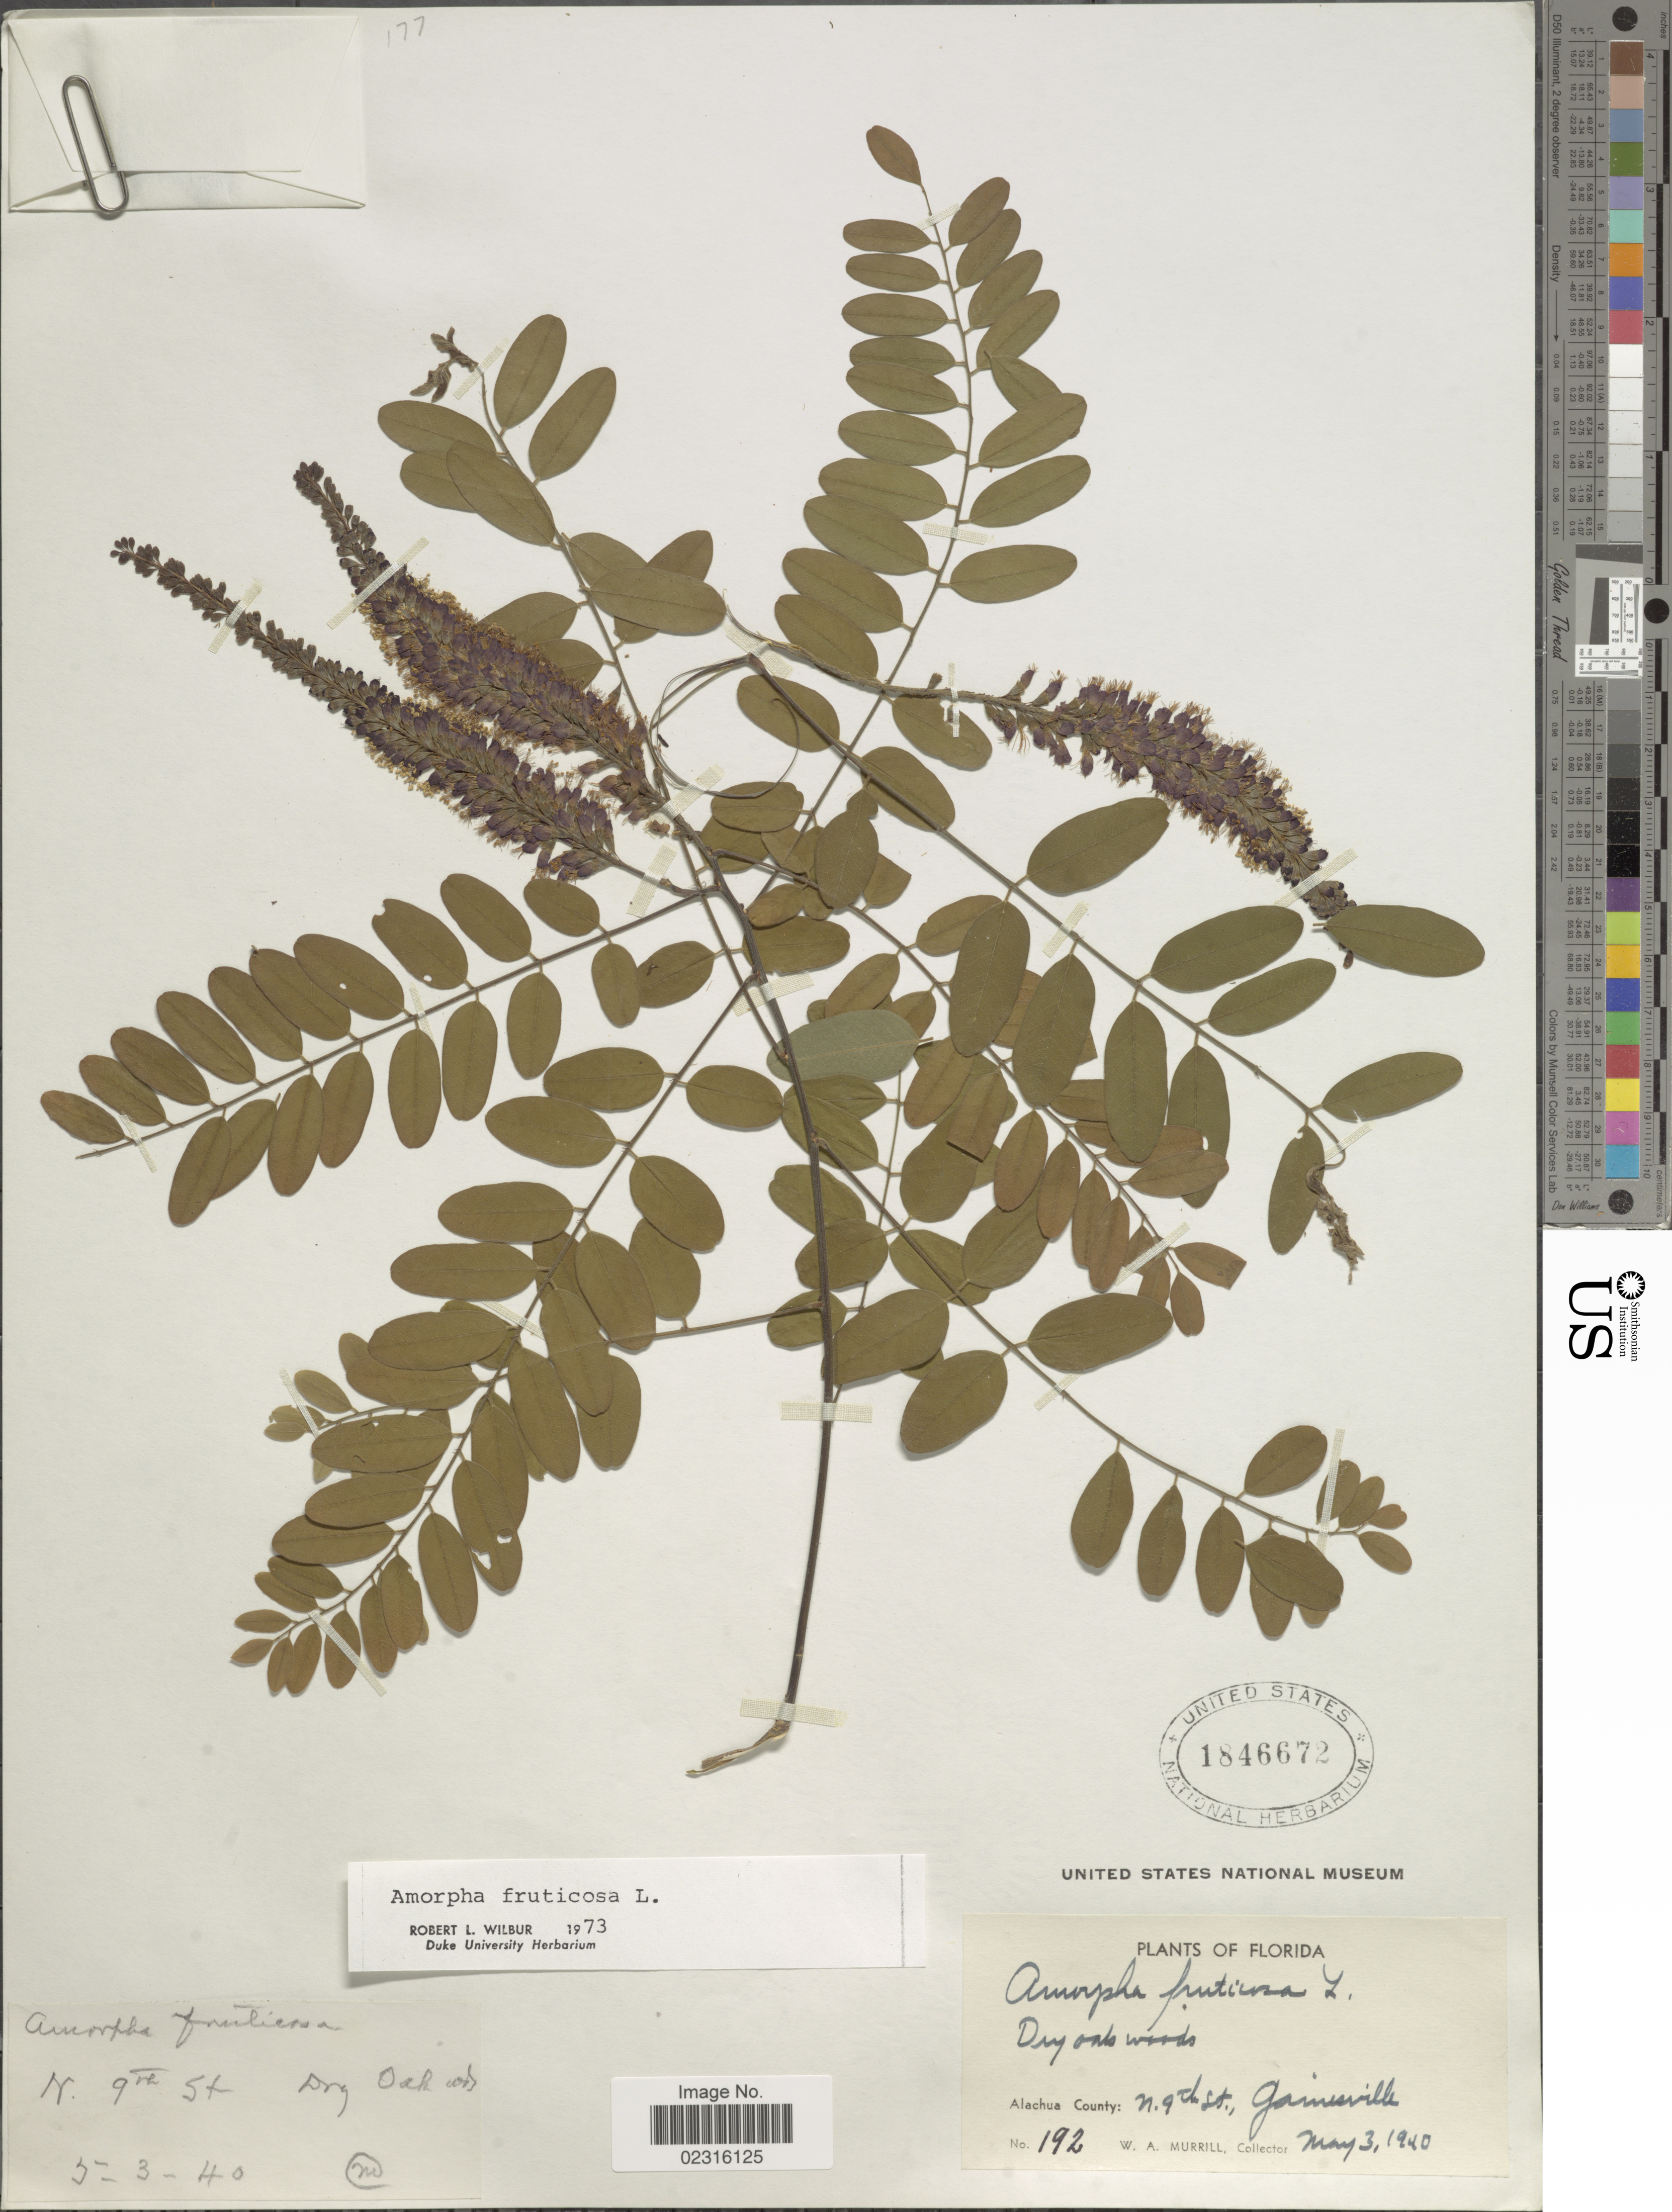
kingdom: Plantae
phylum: Tracheophyta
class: Magnoliopsida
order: Fabales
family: Fabaceae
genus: Amorpha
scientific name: Amorpha fruticosa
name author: L.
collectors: W. A. Murrill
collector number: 192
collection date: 1940-05-03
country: United States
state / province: Florida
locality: Alachua County: n. 9th st. Gainesville.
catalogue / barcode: US 1846672